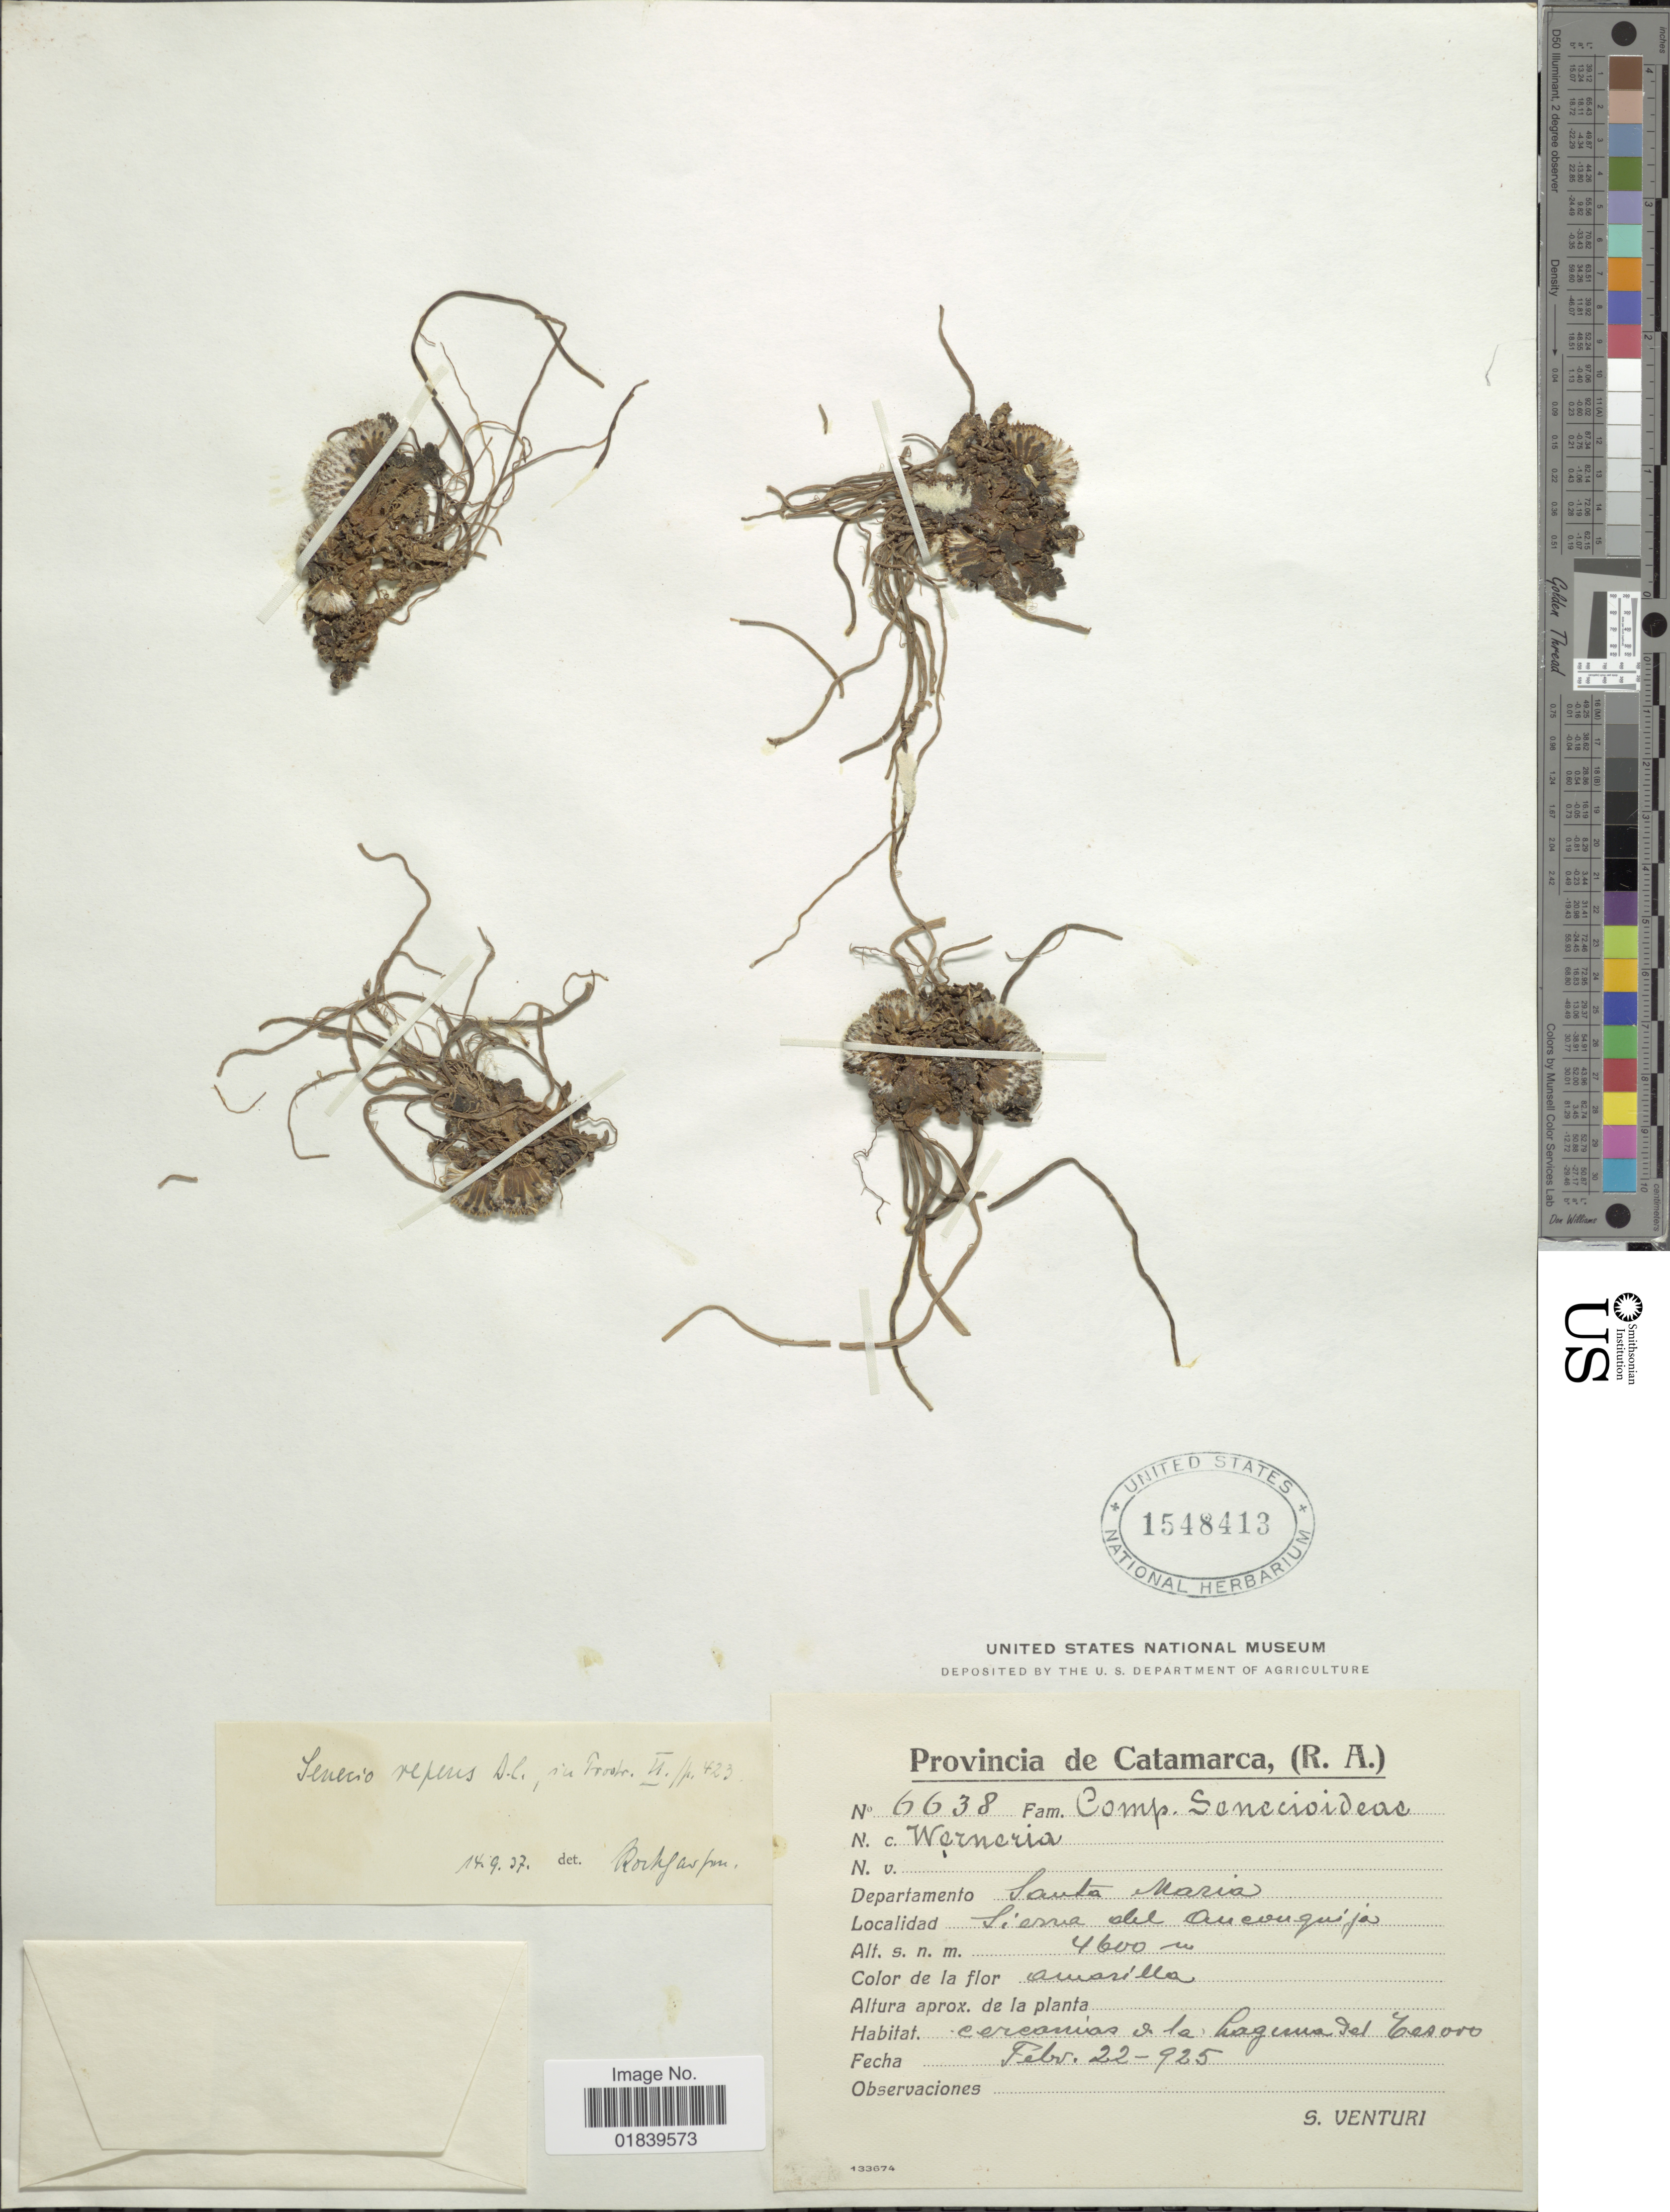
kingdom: Plantae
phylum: Tracheophyta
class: Magnoliopsida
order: Asterales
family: Asteraceae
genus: Senecio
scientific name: Senecio repens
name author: DC.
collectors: S. Venturi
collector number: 6638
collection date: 1925-02-22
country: Argentina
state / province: Catamarca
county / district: Santa Maria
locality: Sierra del Aconquija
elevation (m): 4600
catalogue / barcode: US 1548413